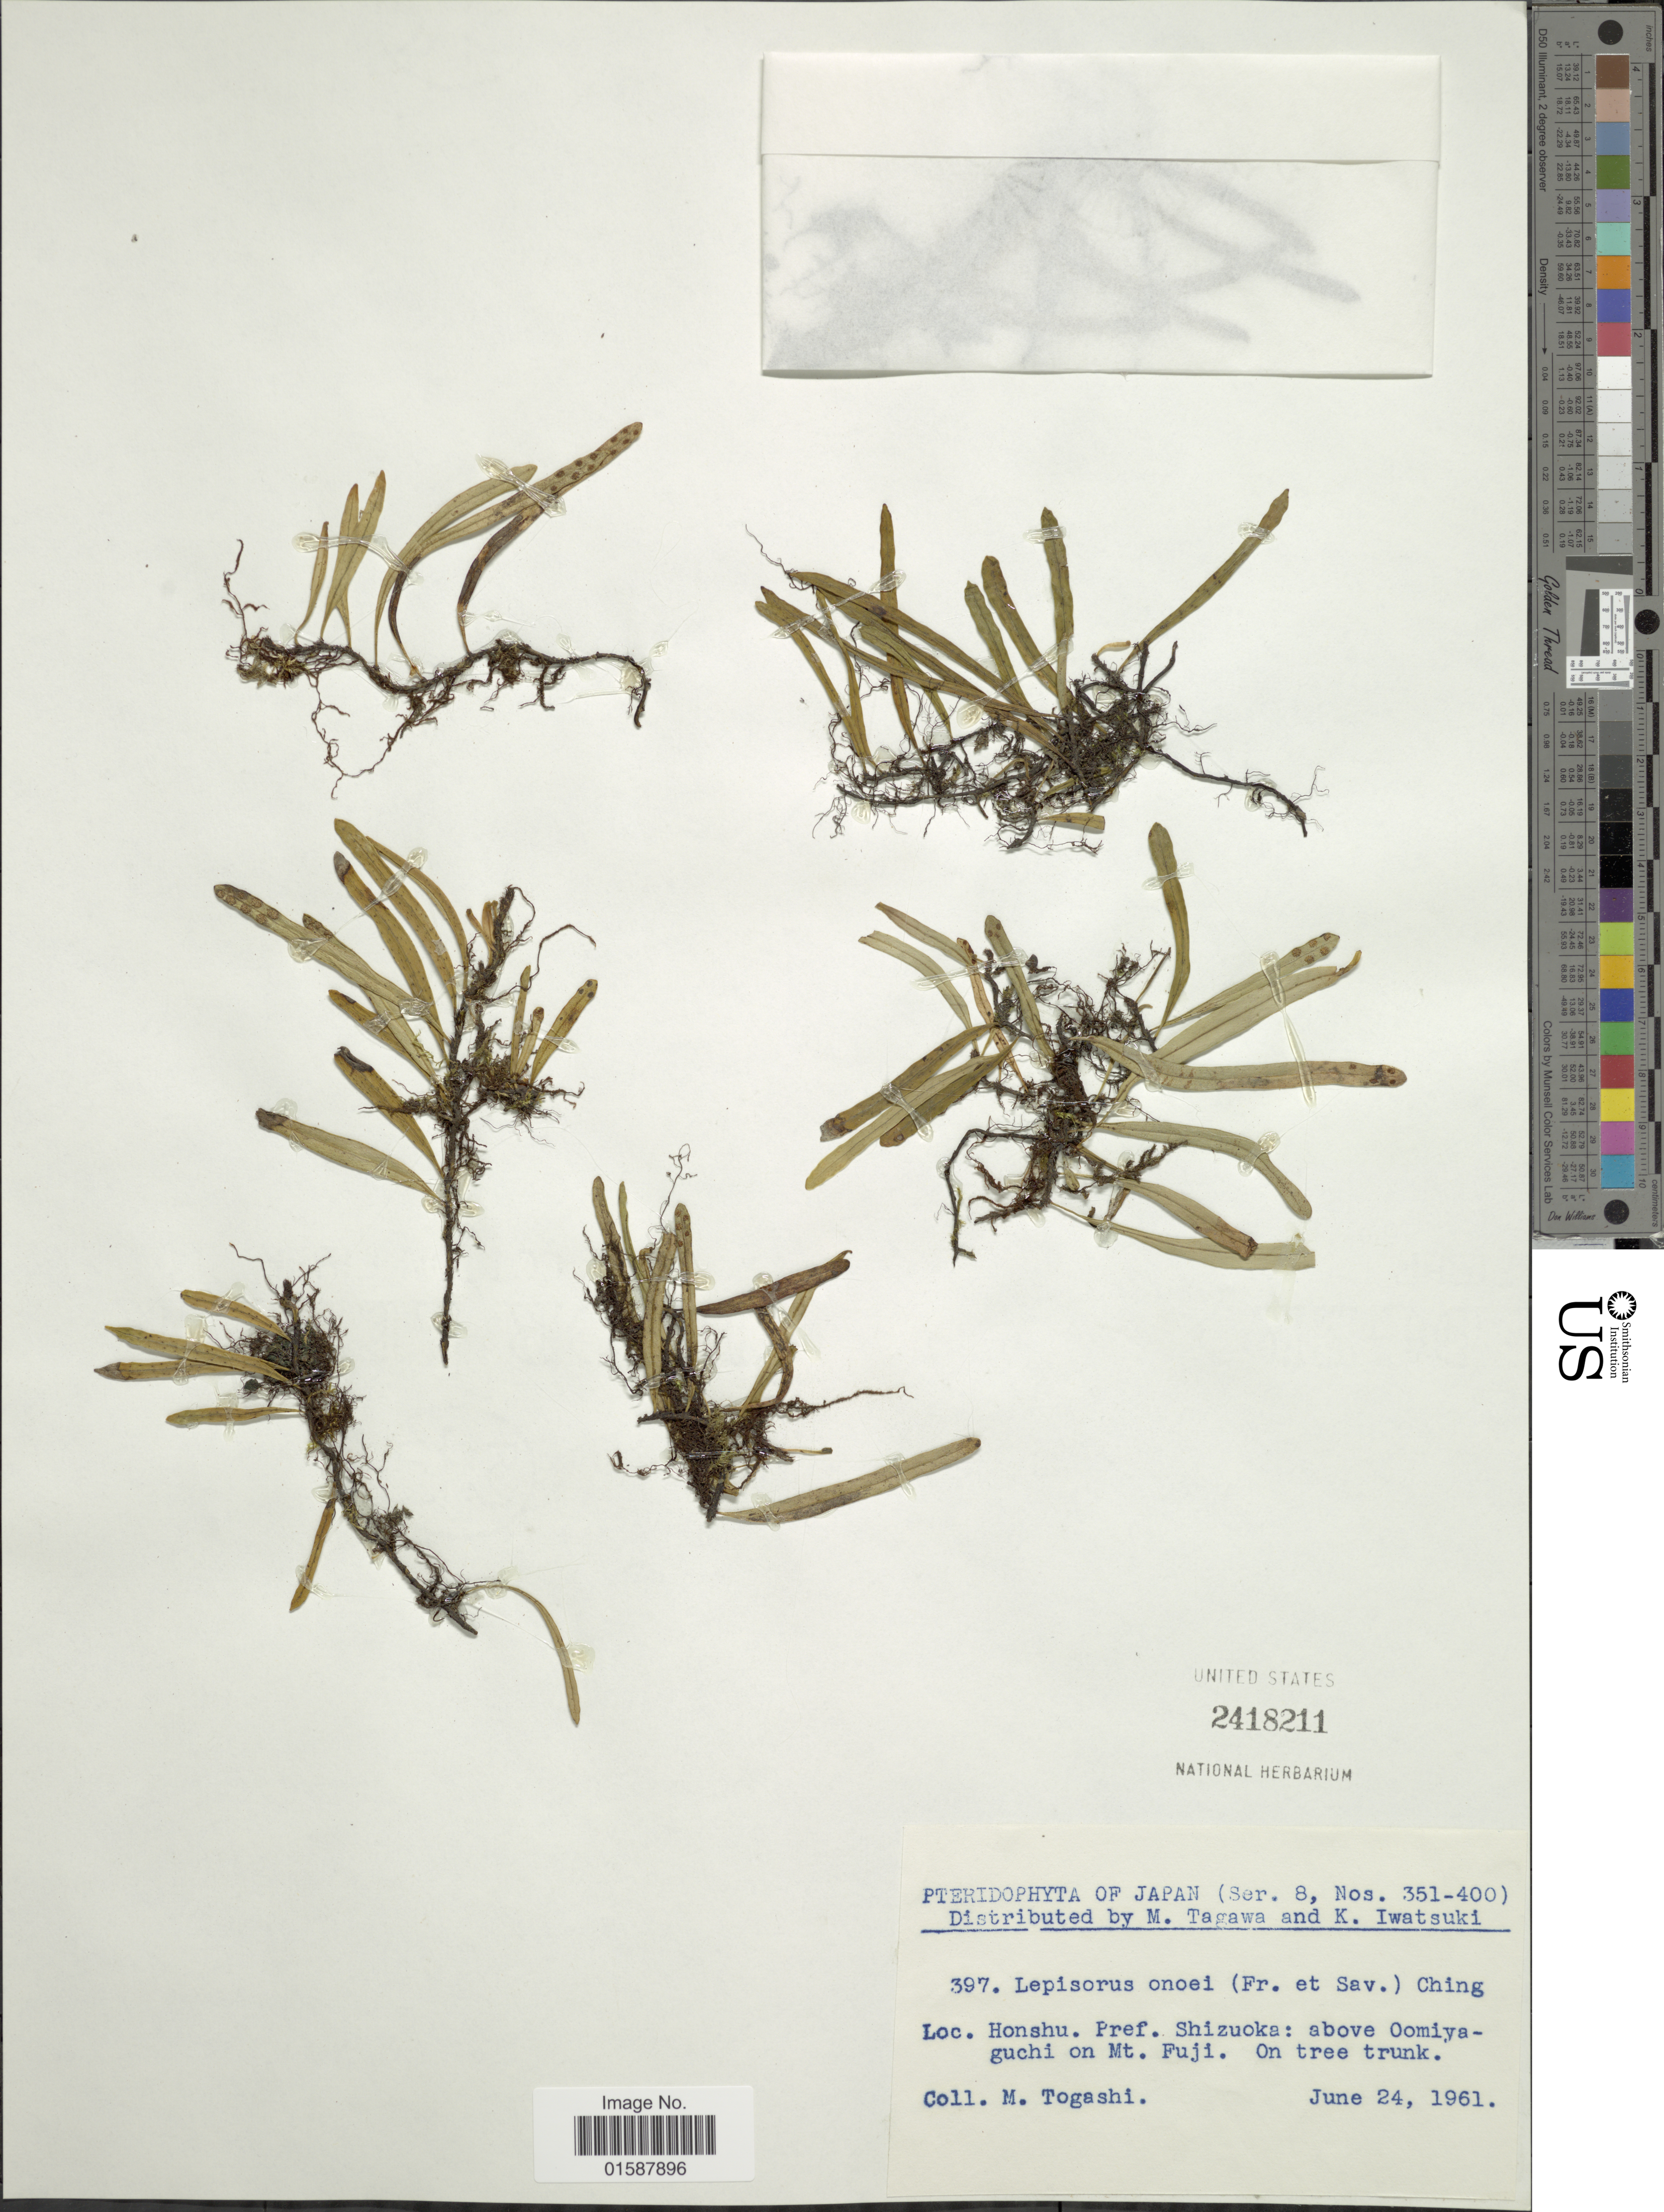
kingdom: Plantae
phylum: Tracheophyta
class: Polypodiopsida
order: Polypodiales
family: Polypodiaceae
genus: Lepisorus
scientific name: Lepisorus onoei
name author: Ching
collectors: M. Togashi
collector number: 397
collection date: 1961-06-24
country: Japan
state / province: Sizuoka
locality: Honshu. Pref. Shizuoka: above Oomiyaguchi on Mt. Fuji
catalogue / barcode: US 2418211